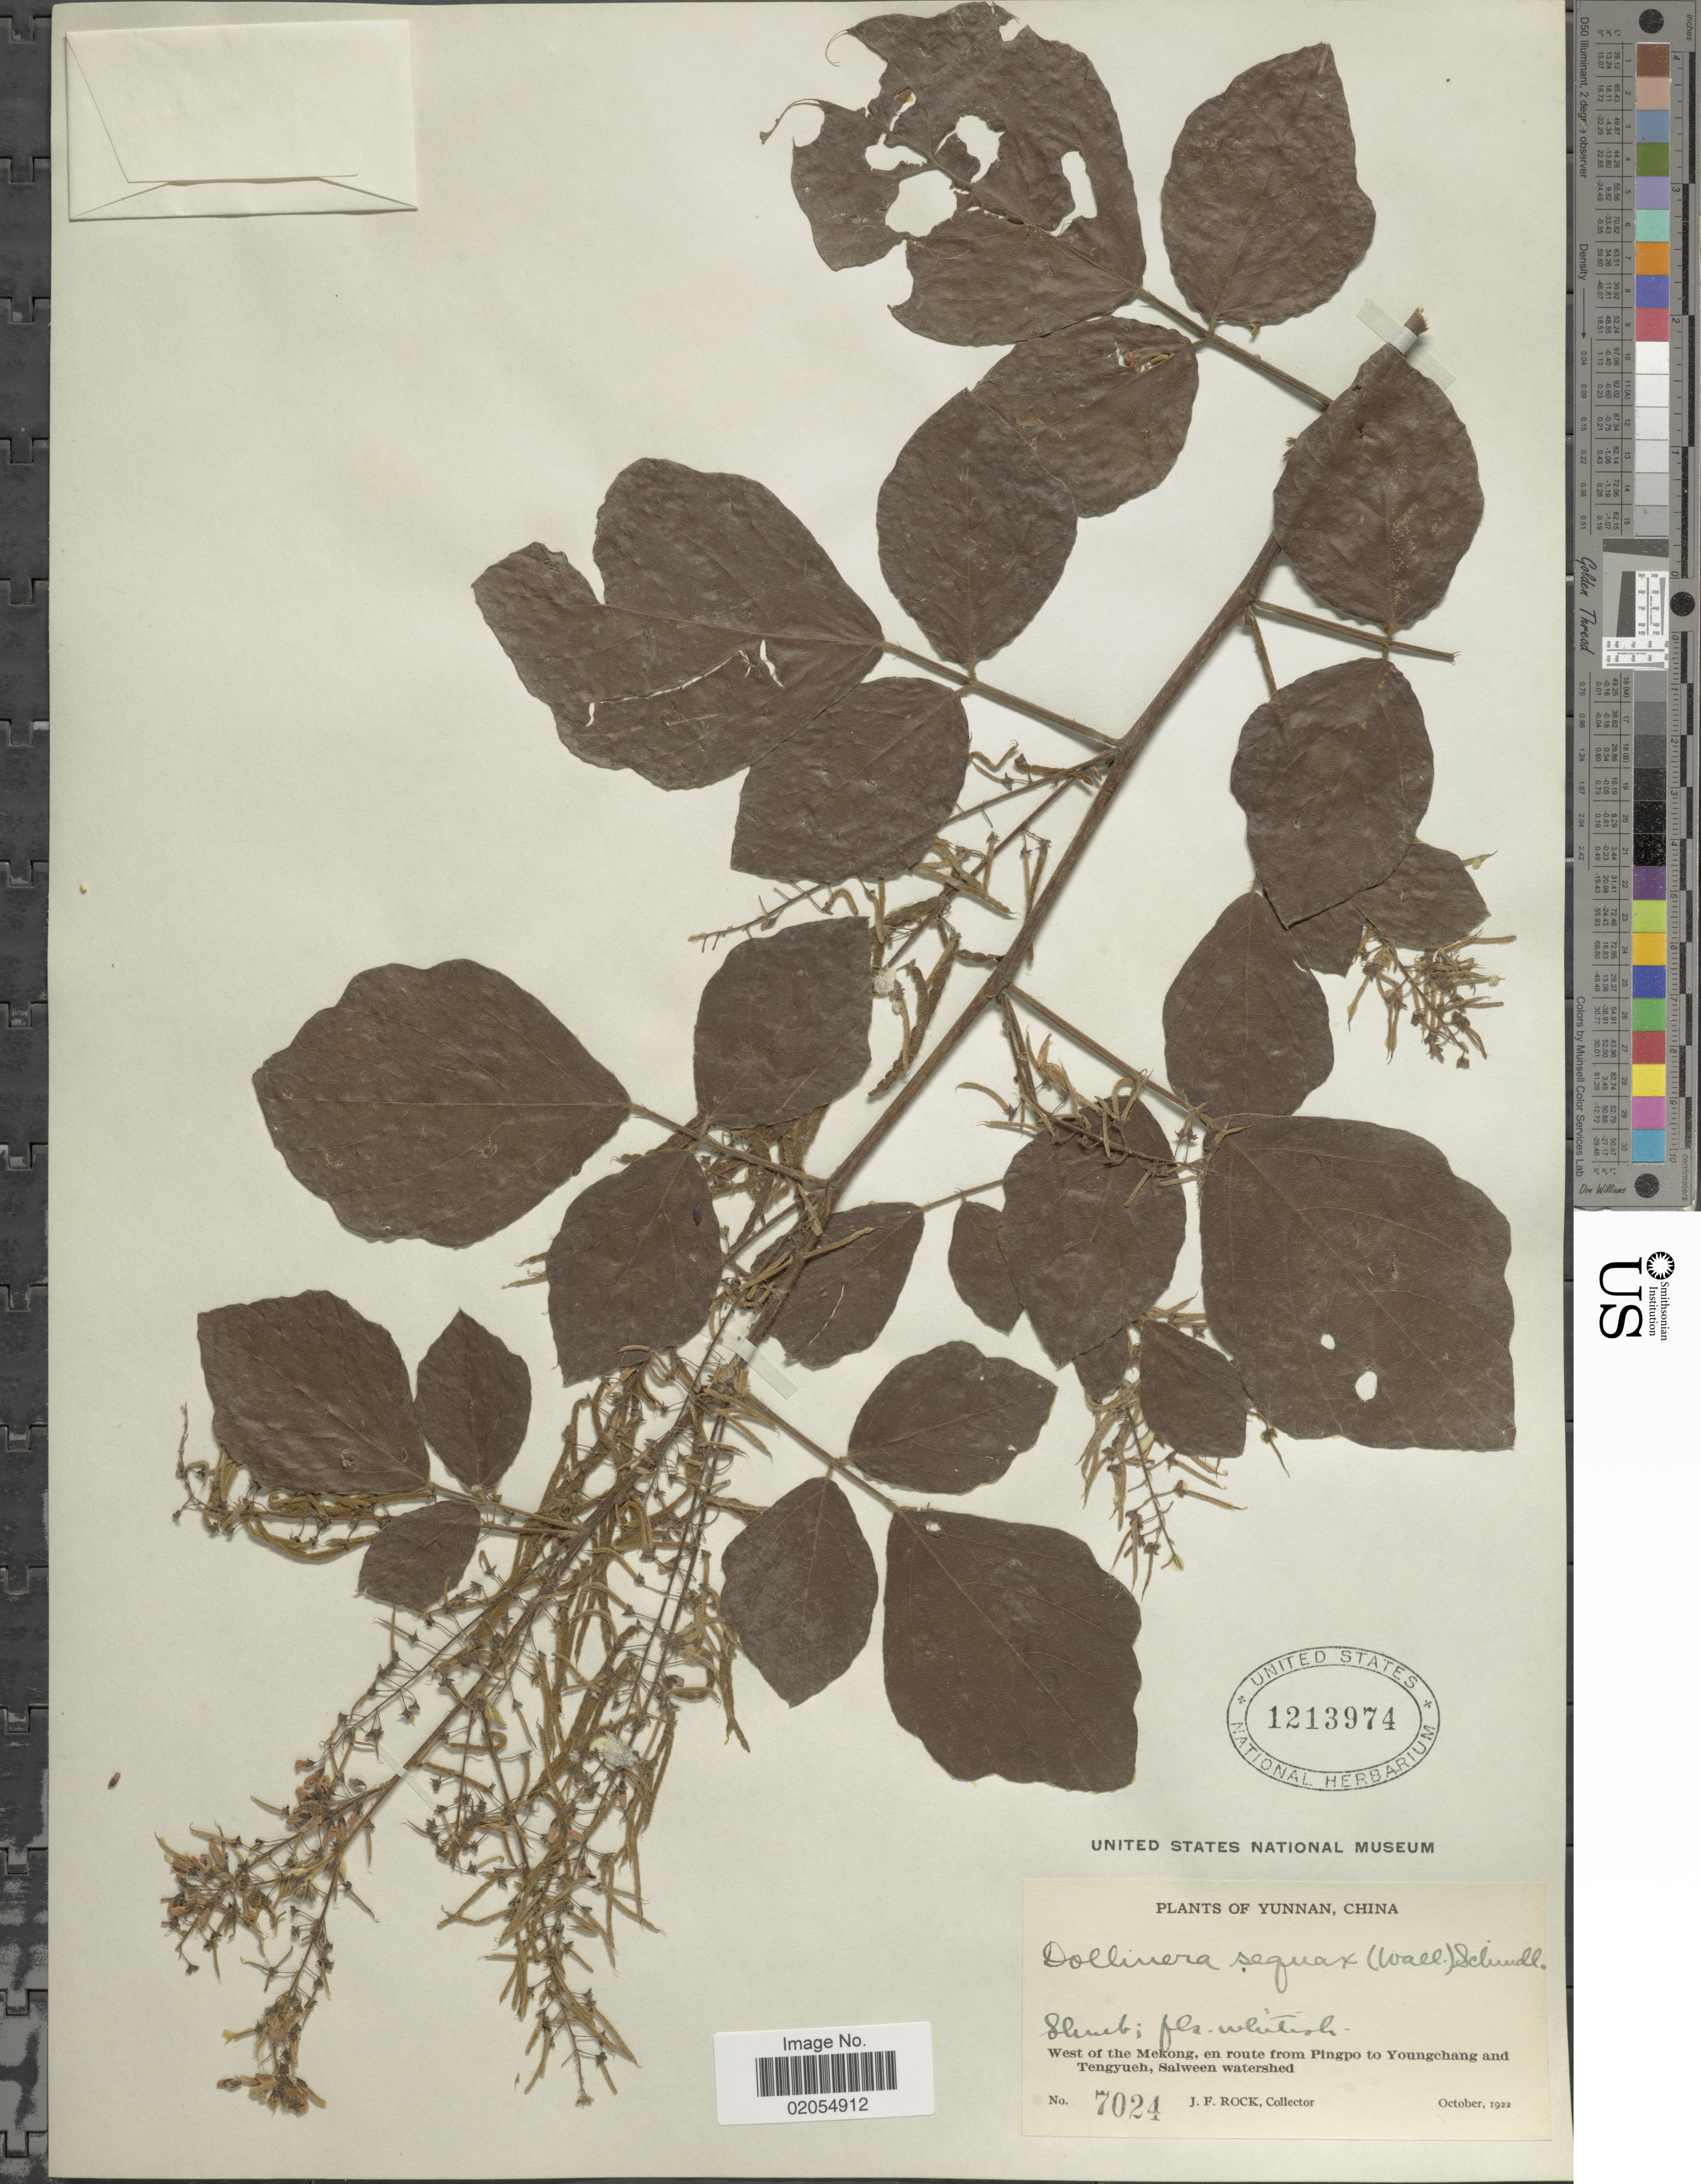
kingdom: Plantae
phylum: Tracheophyta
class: Magnoliopsida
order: Fabales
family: Fabaceae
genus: Puhuaea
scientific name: Puhuaea sequax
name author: (Wall.) H. Ohashi & K. Ohashi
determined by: Strong, Mark T., (BOT), Smithsonian Institution - National Museum of Natural History (UNITED STATES)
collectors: J. Rock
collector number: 7024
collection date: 1922-10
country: China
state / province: Yunnan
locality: West of the Mekong, en route from Pingpo to Youngchang and Tengyueh, Salween watershed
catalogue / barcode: US 1213974